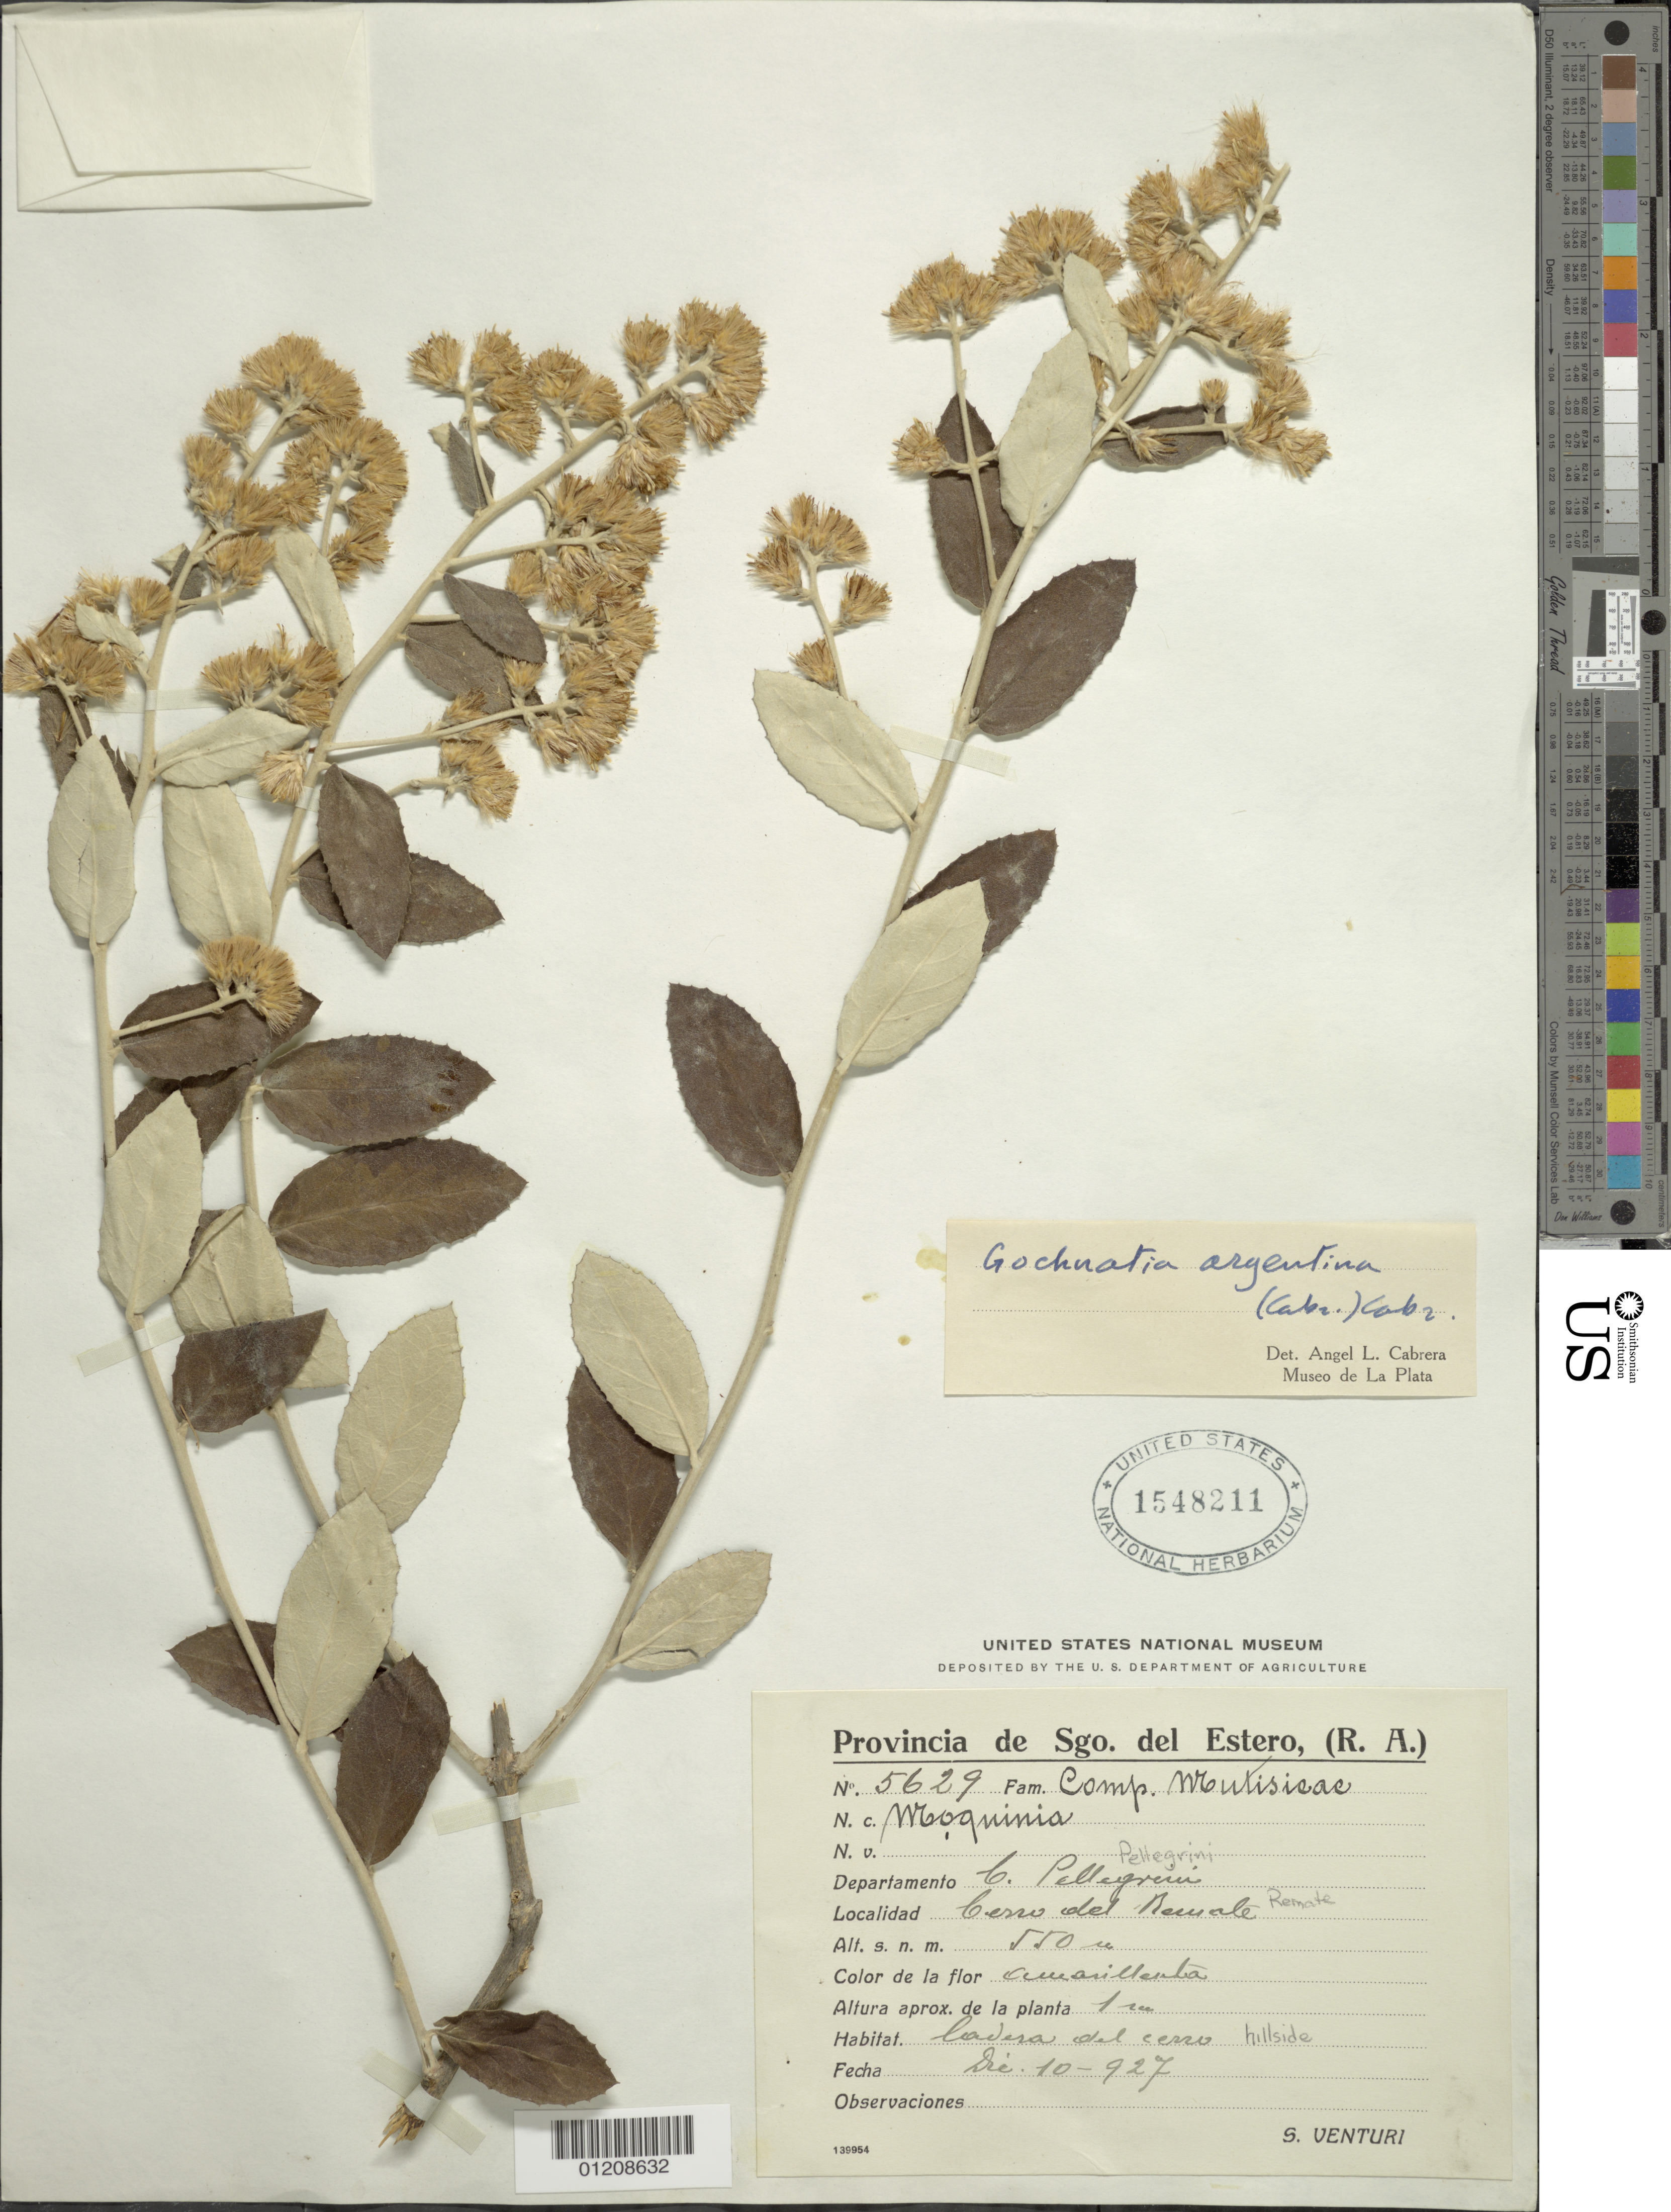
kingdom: Plantae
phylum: Tracheophyta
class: Magnoliopsida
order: Asterales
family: Asteraceae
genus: Moquiniastrum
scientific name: Moquiniastrum argentinum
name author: (Cabrera) G. Sancho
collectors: S. Venturi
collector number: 5629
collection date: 1927-12-10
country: Argentina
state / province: Jujuy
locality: Cerro del Remate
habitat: ladera del cerro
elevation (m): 550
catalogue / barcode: US 1548211